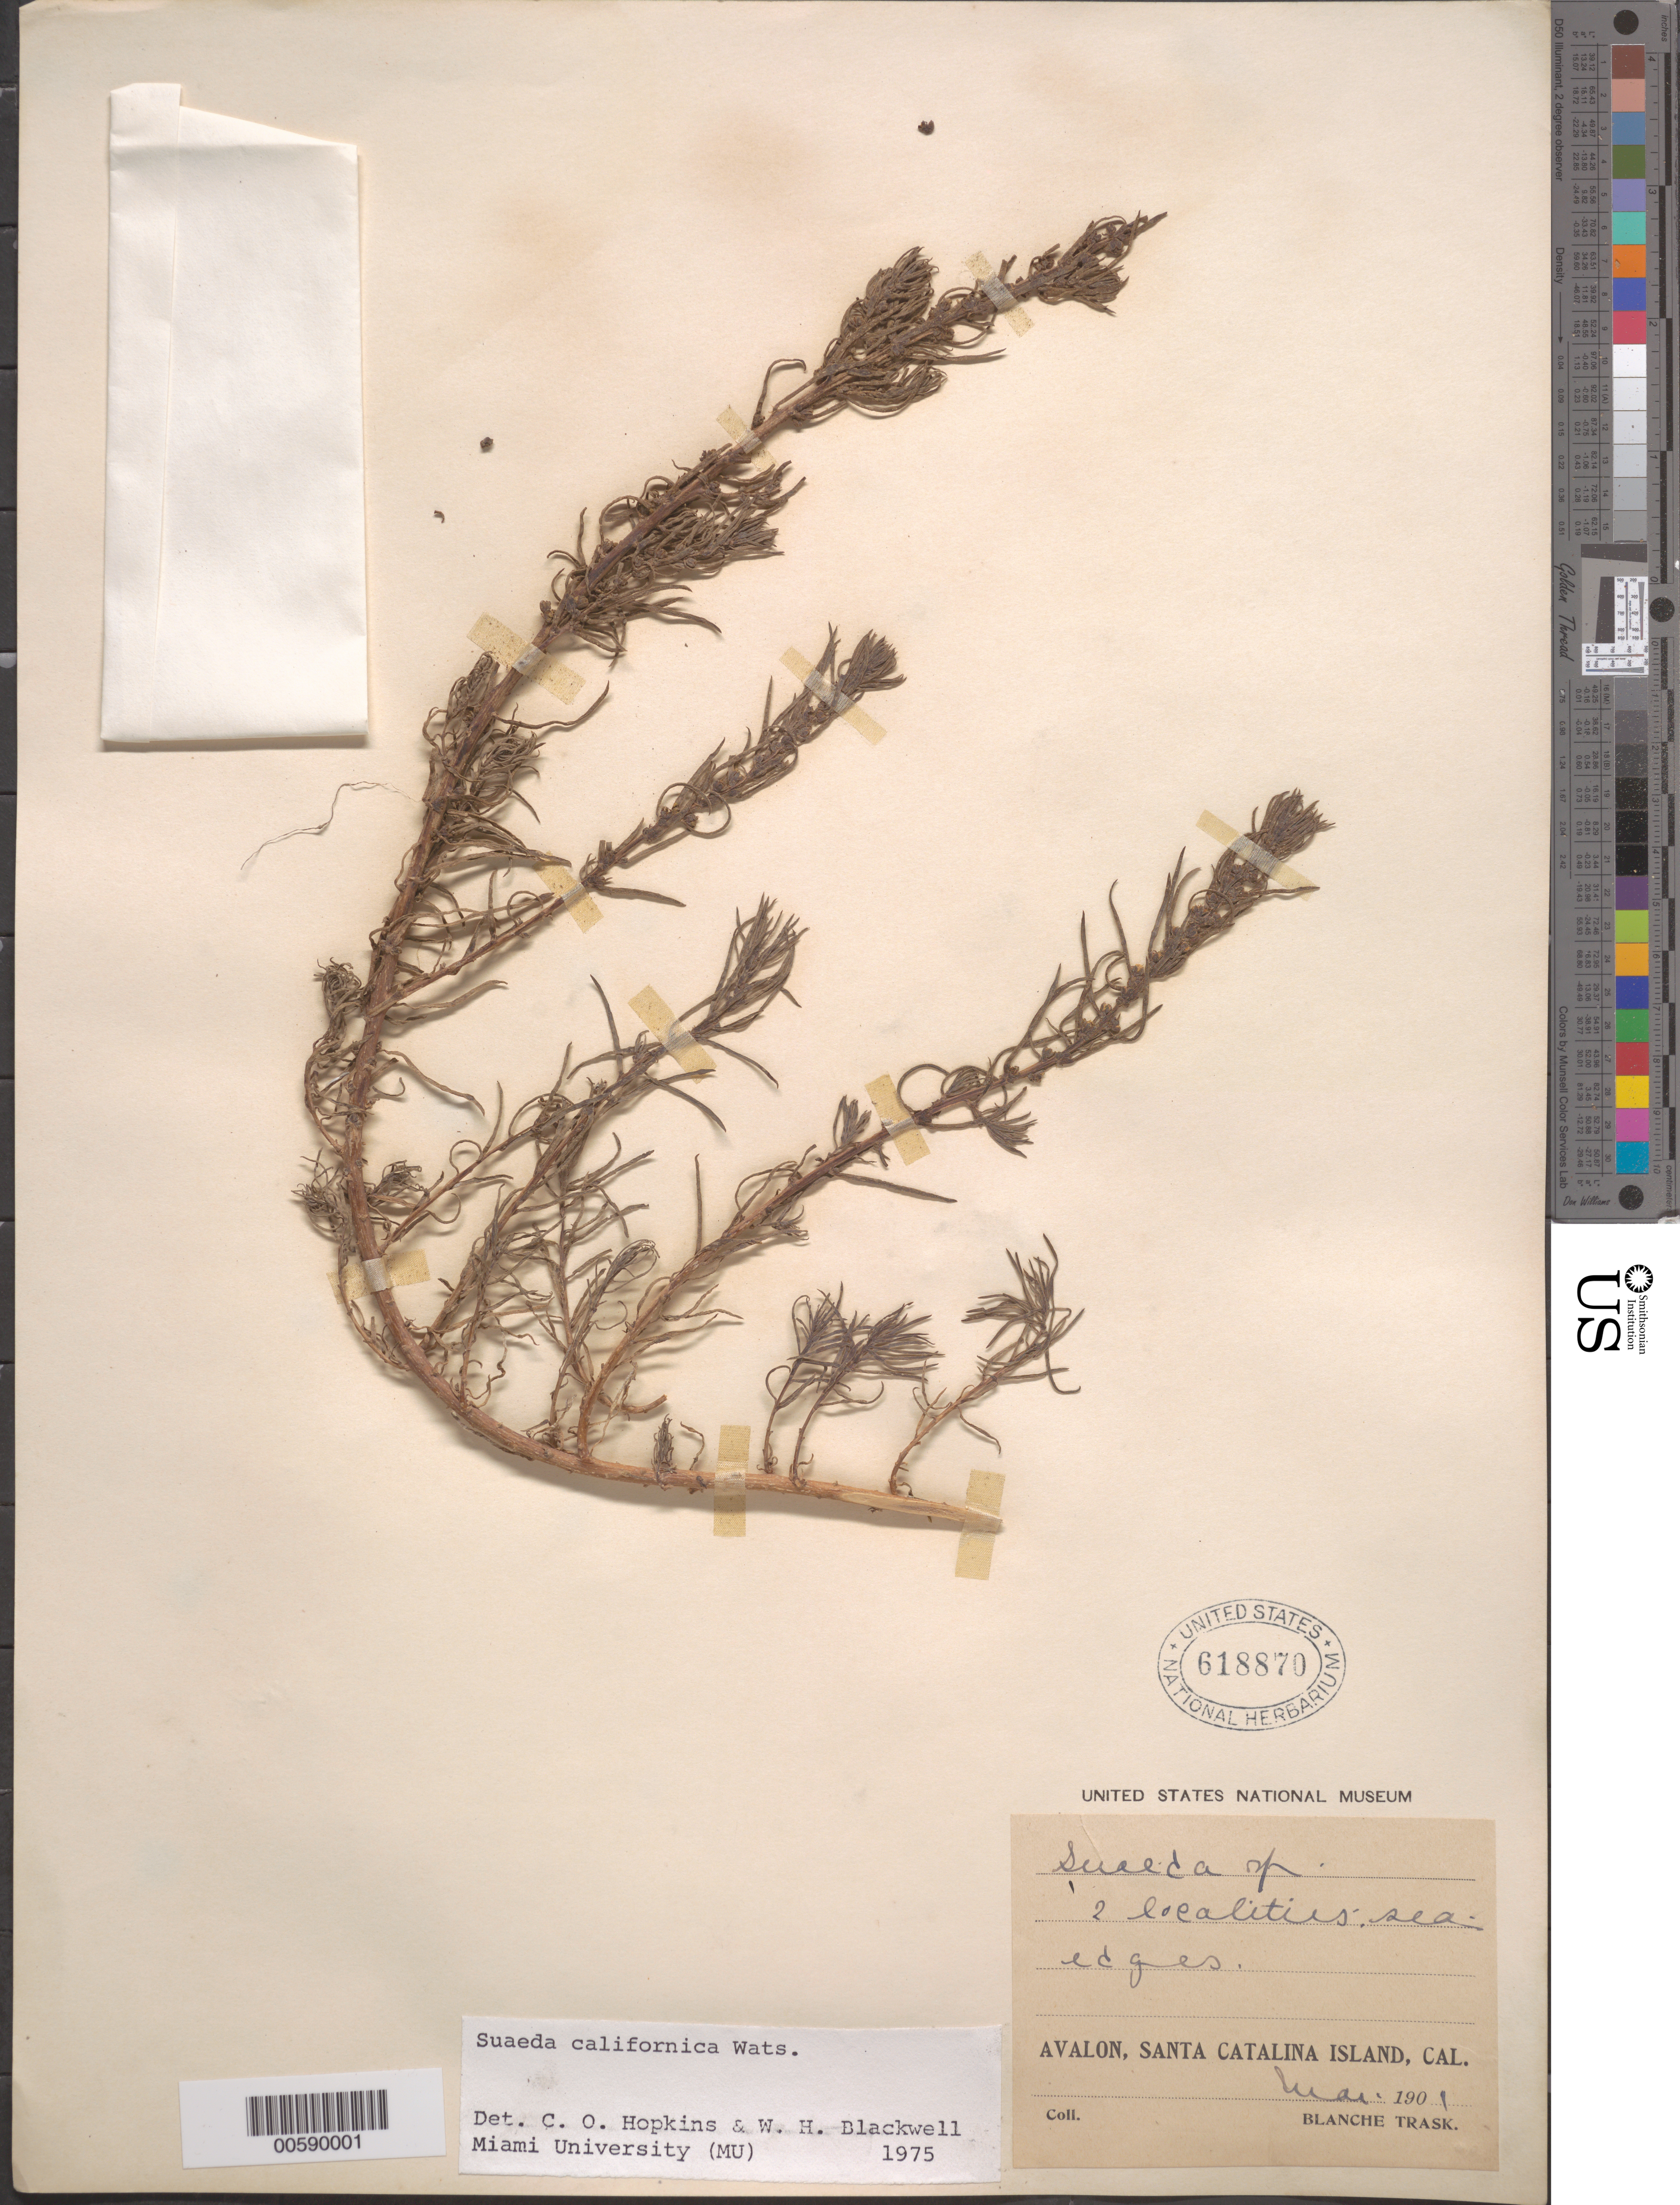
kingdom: Plantae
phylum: Tracheophyta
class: Magnoliopsida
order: Caryophyllales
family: Amaranthaceae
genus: Suaeda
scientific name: Suaeda californica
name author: S. Watson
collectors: B. Trask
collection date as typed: Mar 1901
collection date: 1901-03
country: United States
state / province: California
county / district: Los Angeles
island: Santa Catalina Island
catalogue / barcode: US 618870